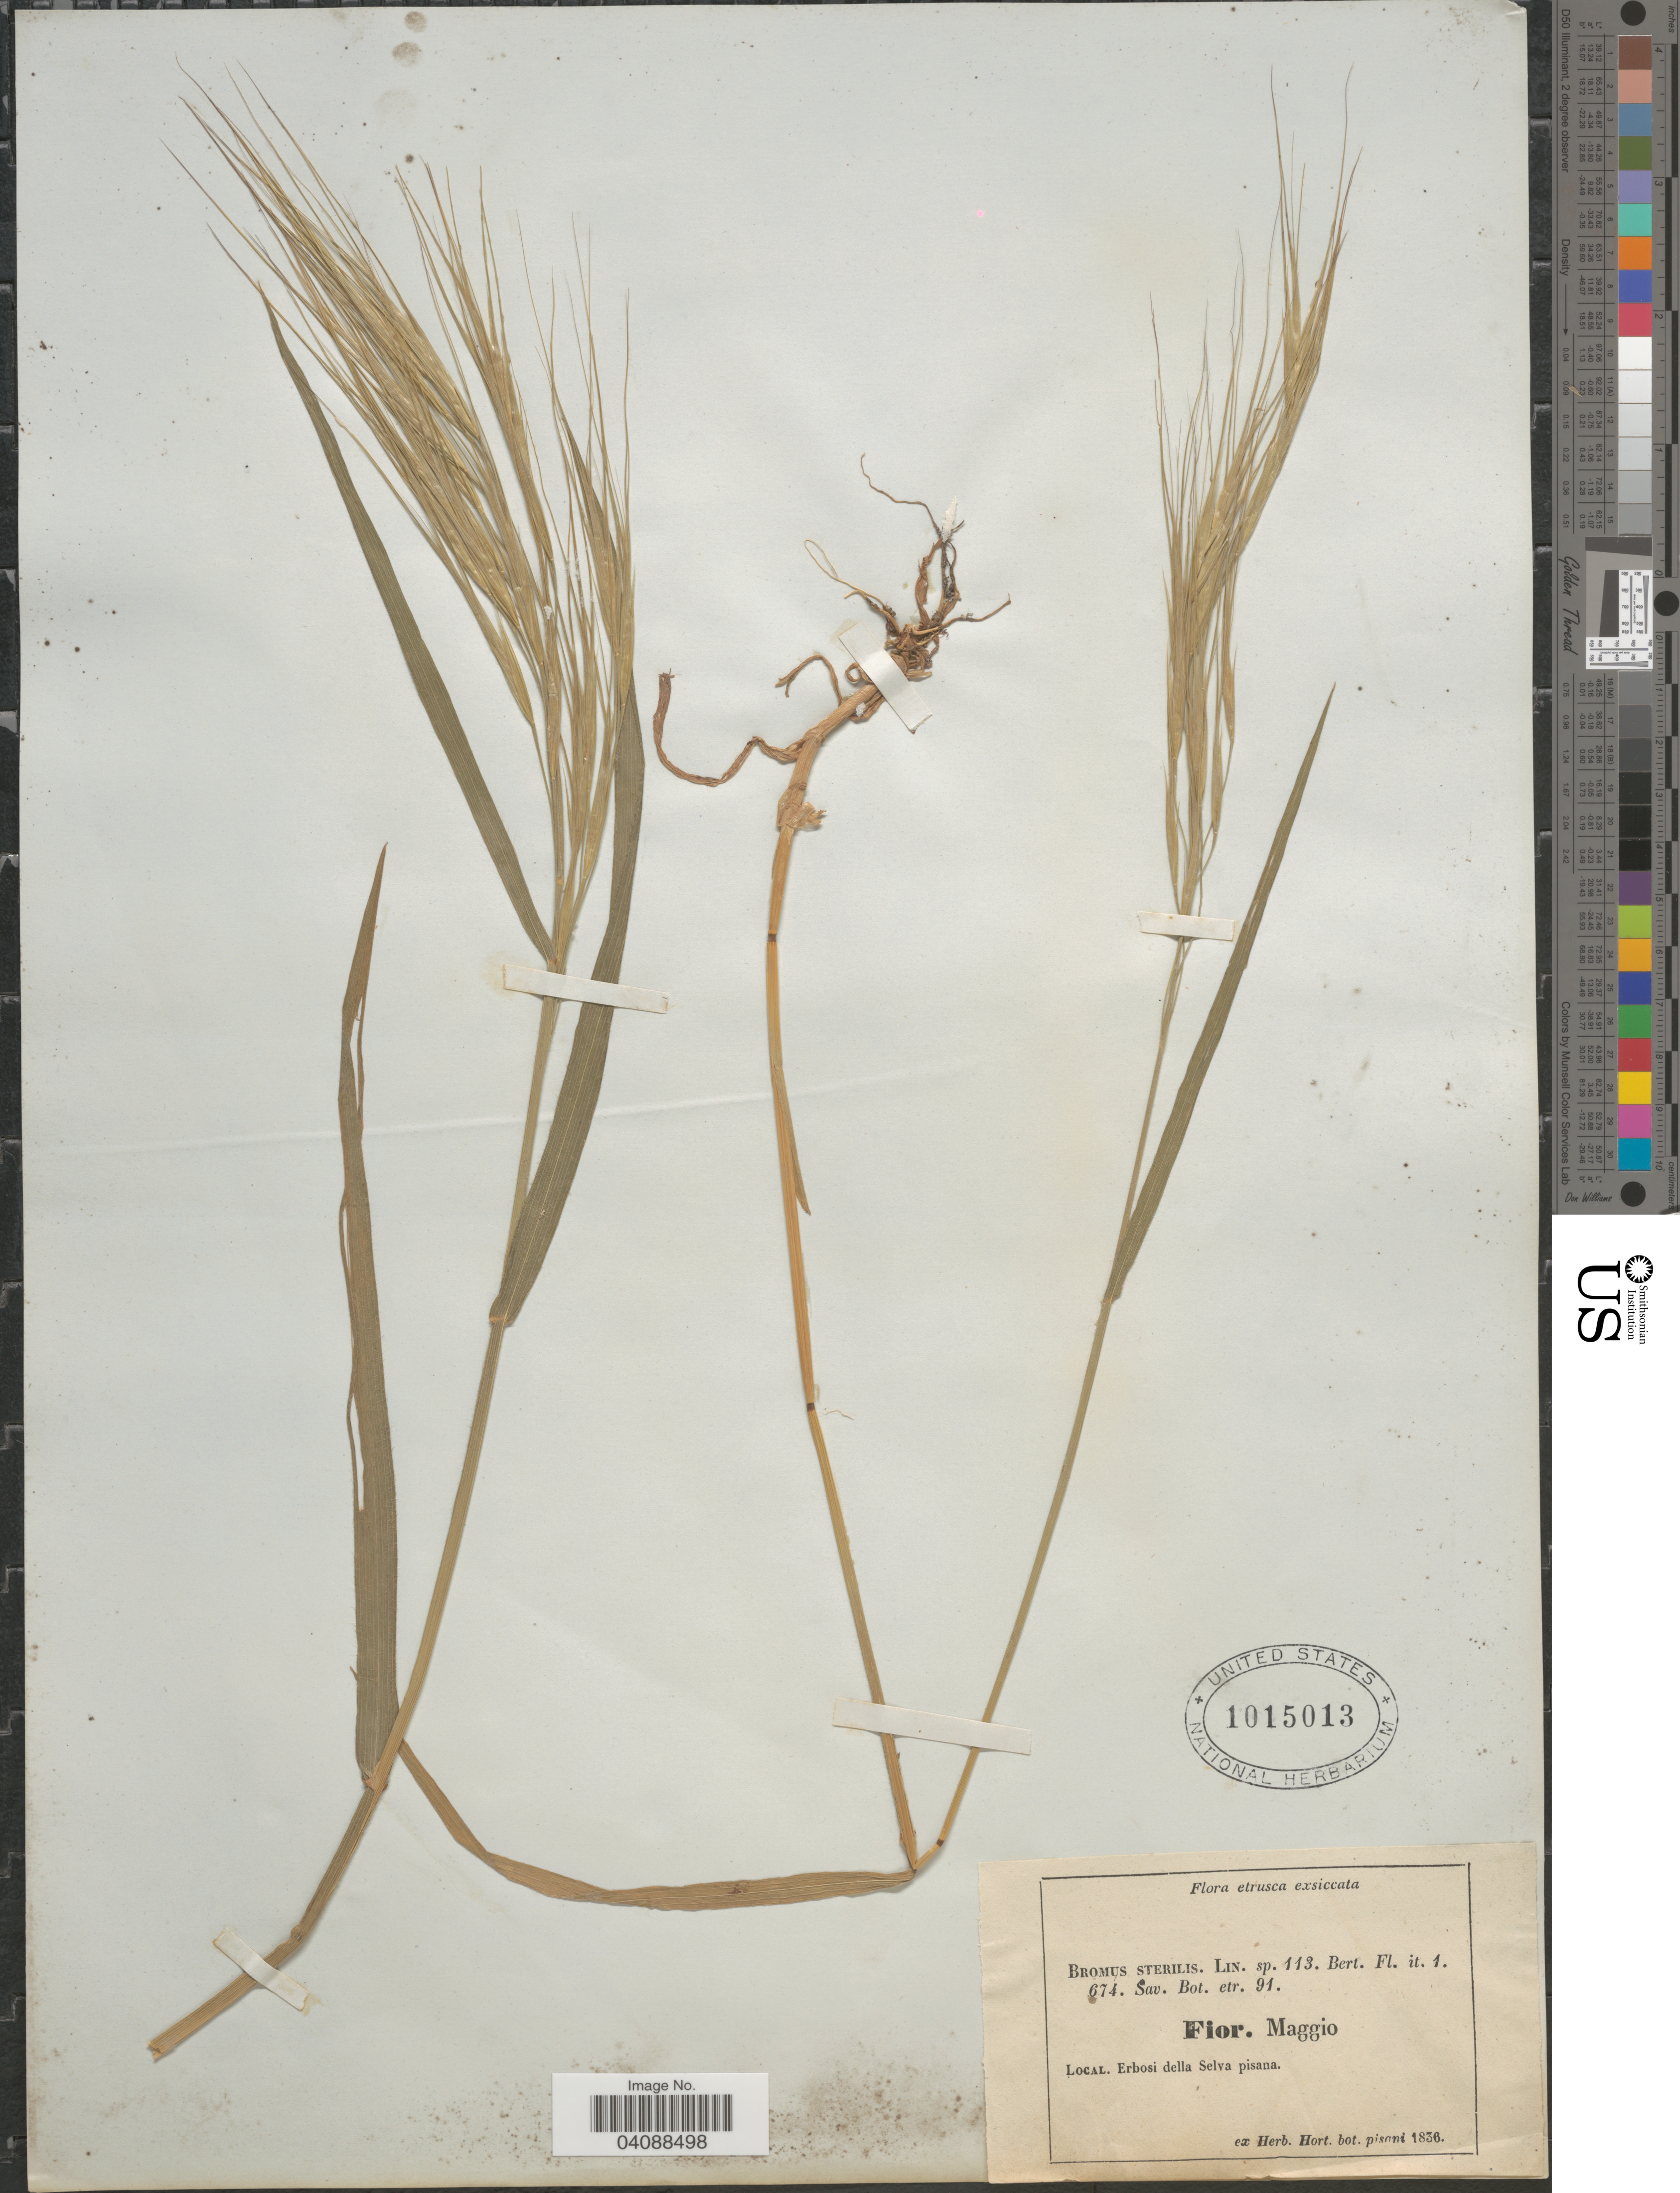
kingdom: Plantae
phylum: Tracheophyta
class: Liliopsida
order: Poales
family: Poaceae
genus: Bromus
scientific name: Bromus sterilis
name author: L.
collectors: ex herb. Hort. Bot. Pisani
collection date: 1836-05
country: Italy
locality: Etrusca. Erbosi della Selva pisana.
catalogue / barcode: US 1015013